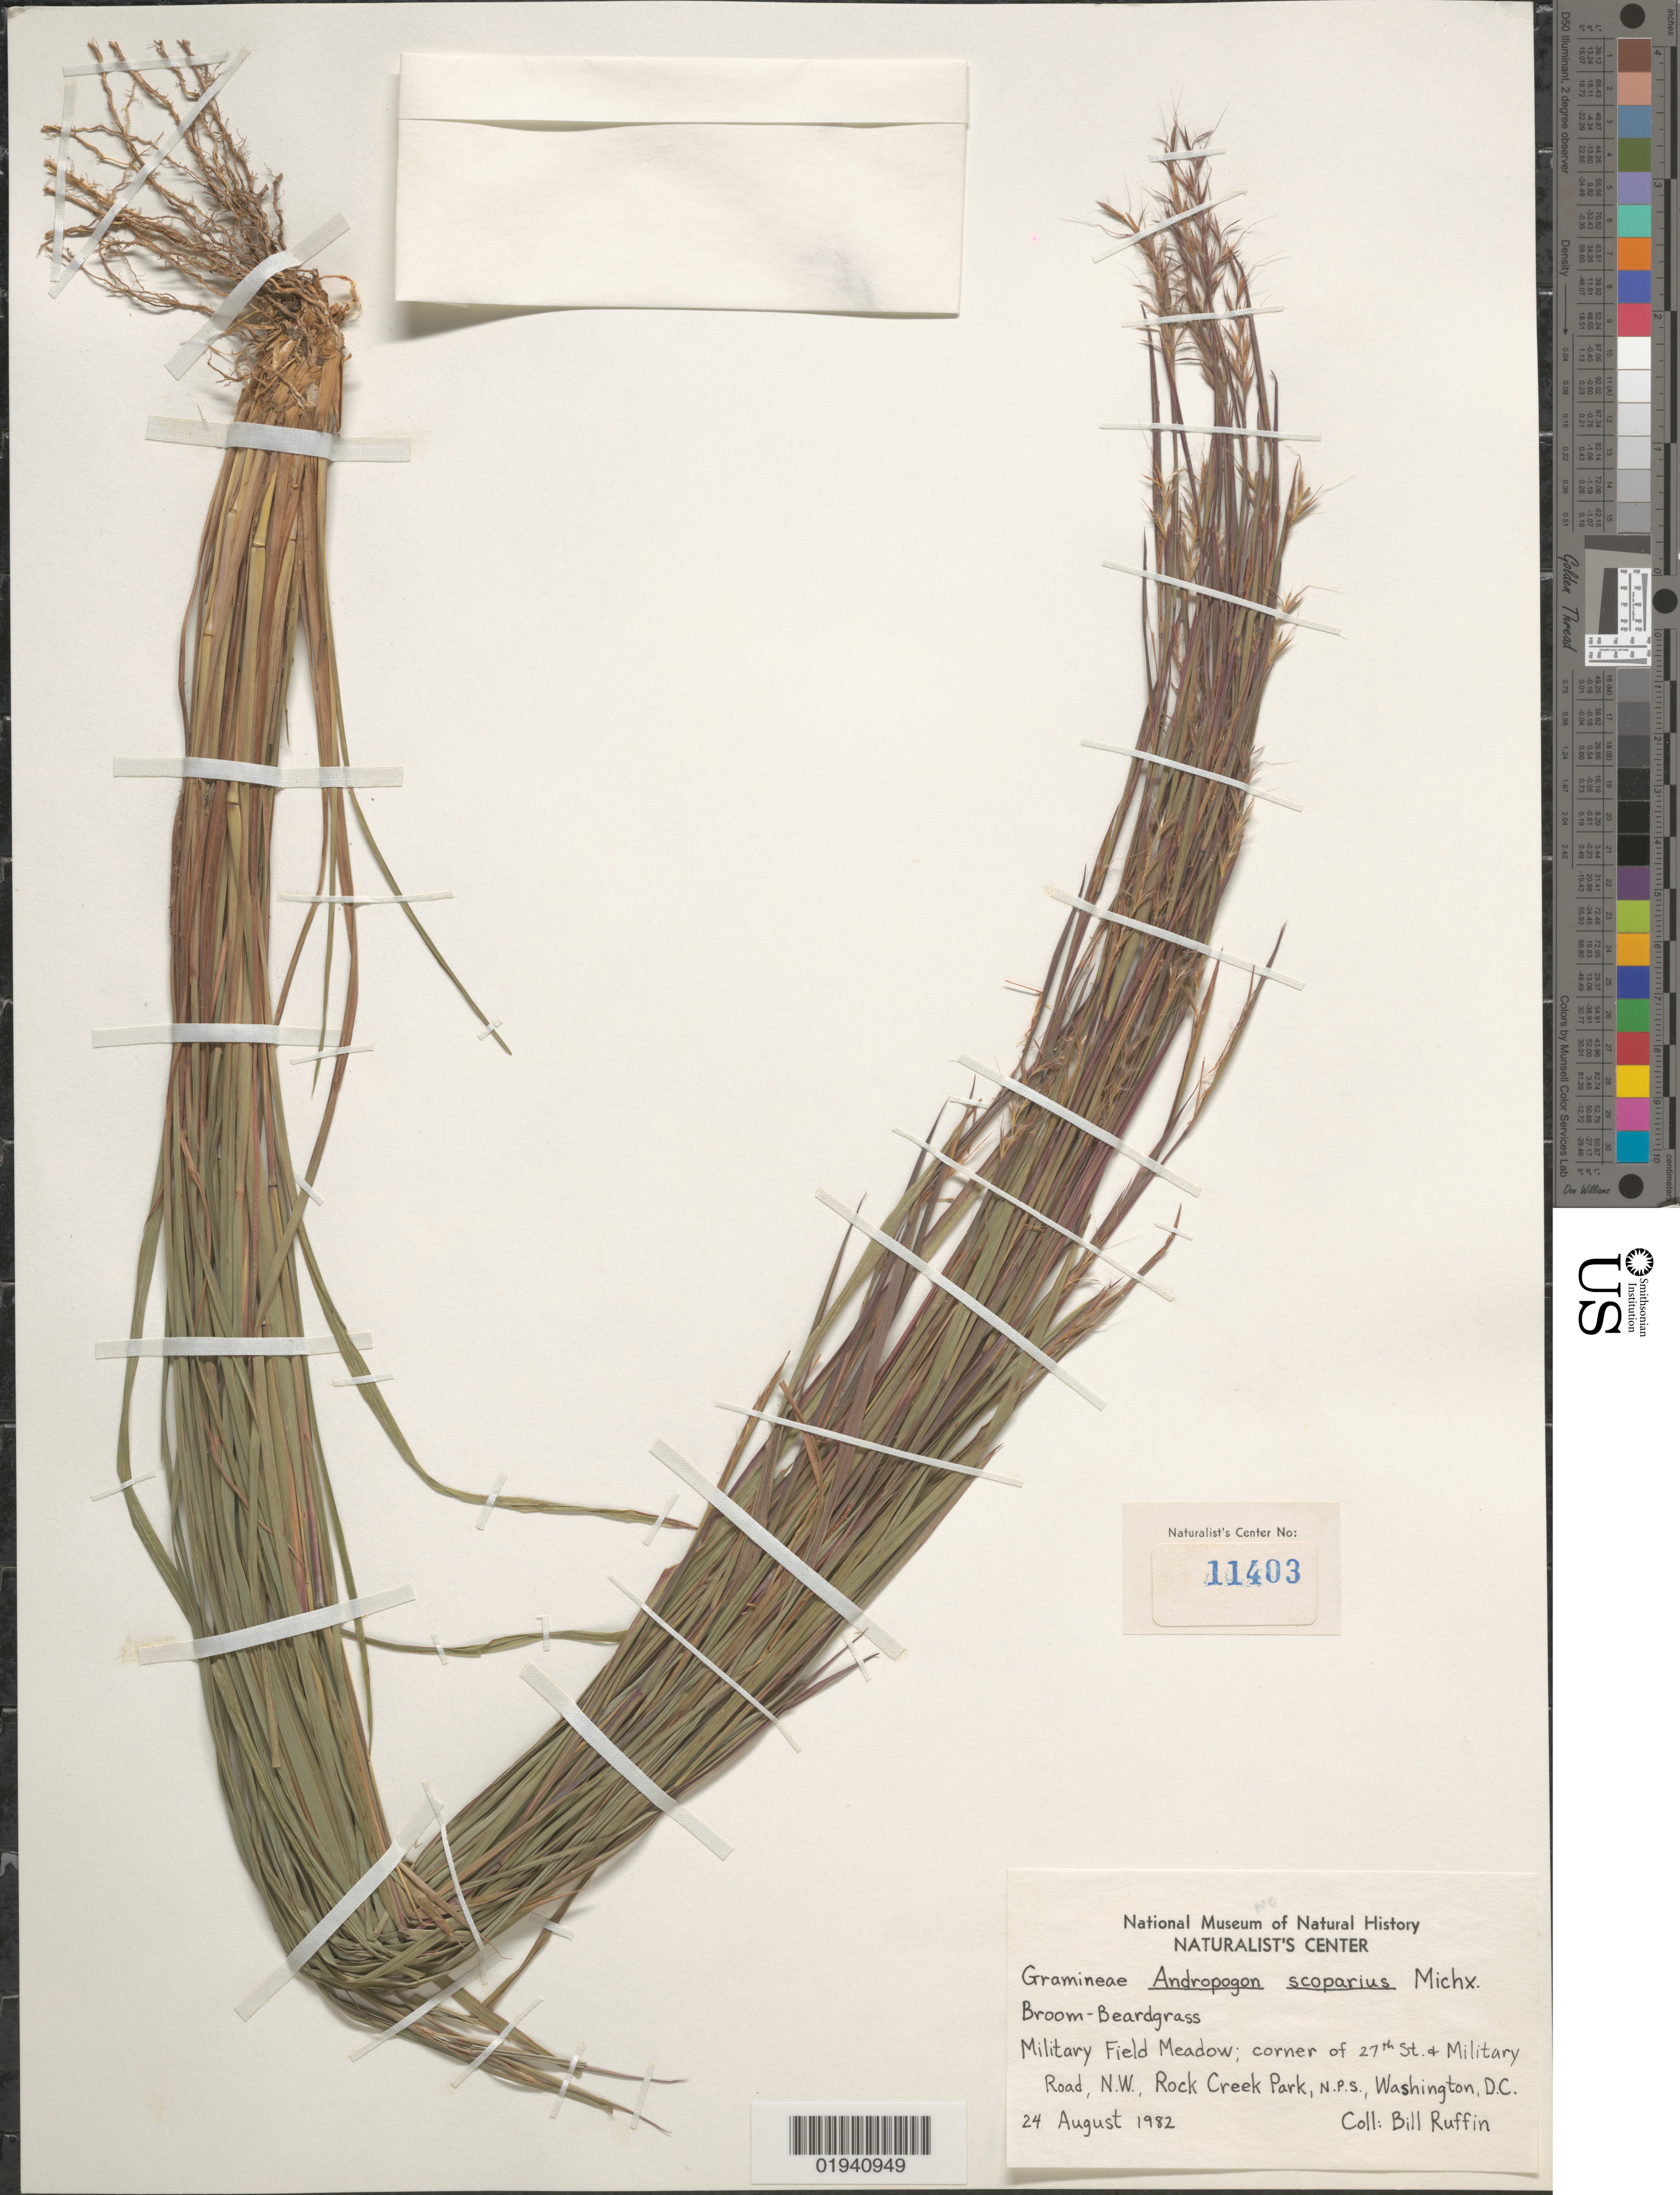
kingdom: Plantae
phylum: Tracheophyta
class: Liliopsida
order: Poales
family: Poaceae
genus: Andropogon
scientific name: Andropogon scoparius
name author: Michx.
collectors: B. Ruffin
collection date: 1982-08-24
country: United States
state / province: District of Columbia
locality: Military Field Meadow; corner of 27th St. and Military Rd., N.W., Rock Creek Park, N.P.S.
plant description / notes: Naturalist's Center #11403; Specimens returned from Naturalist Center